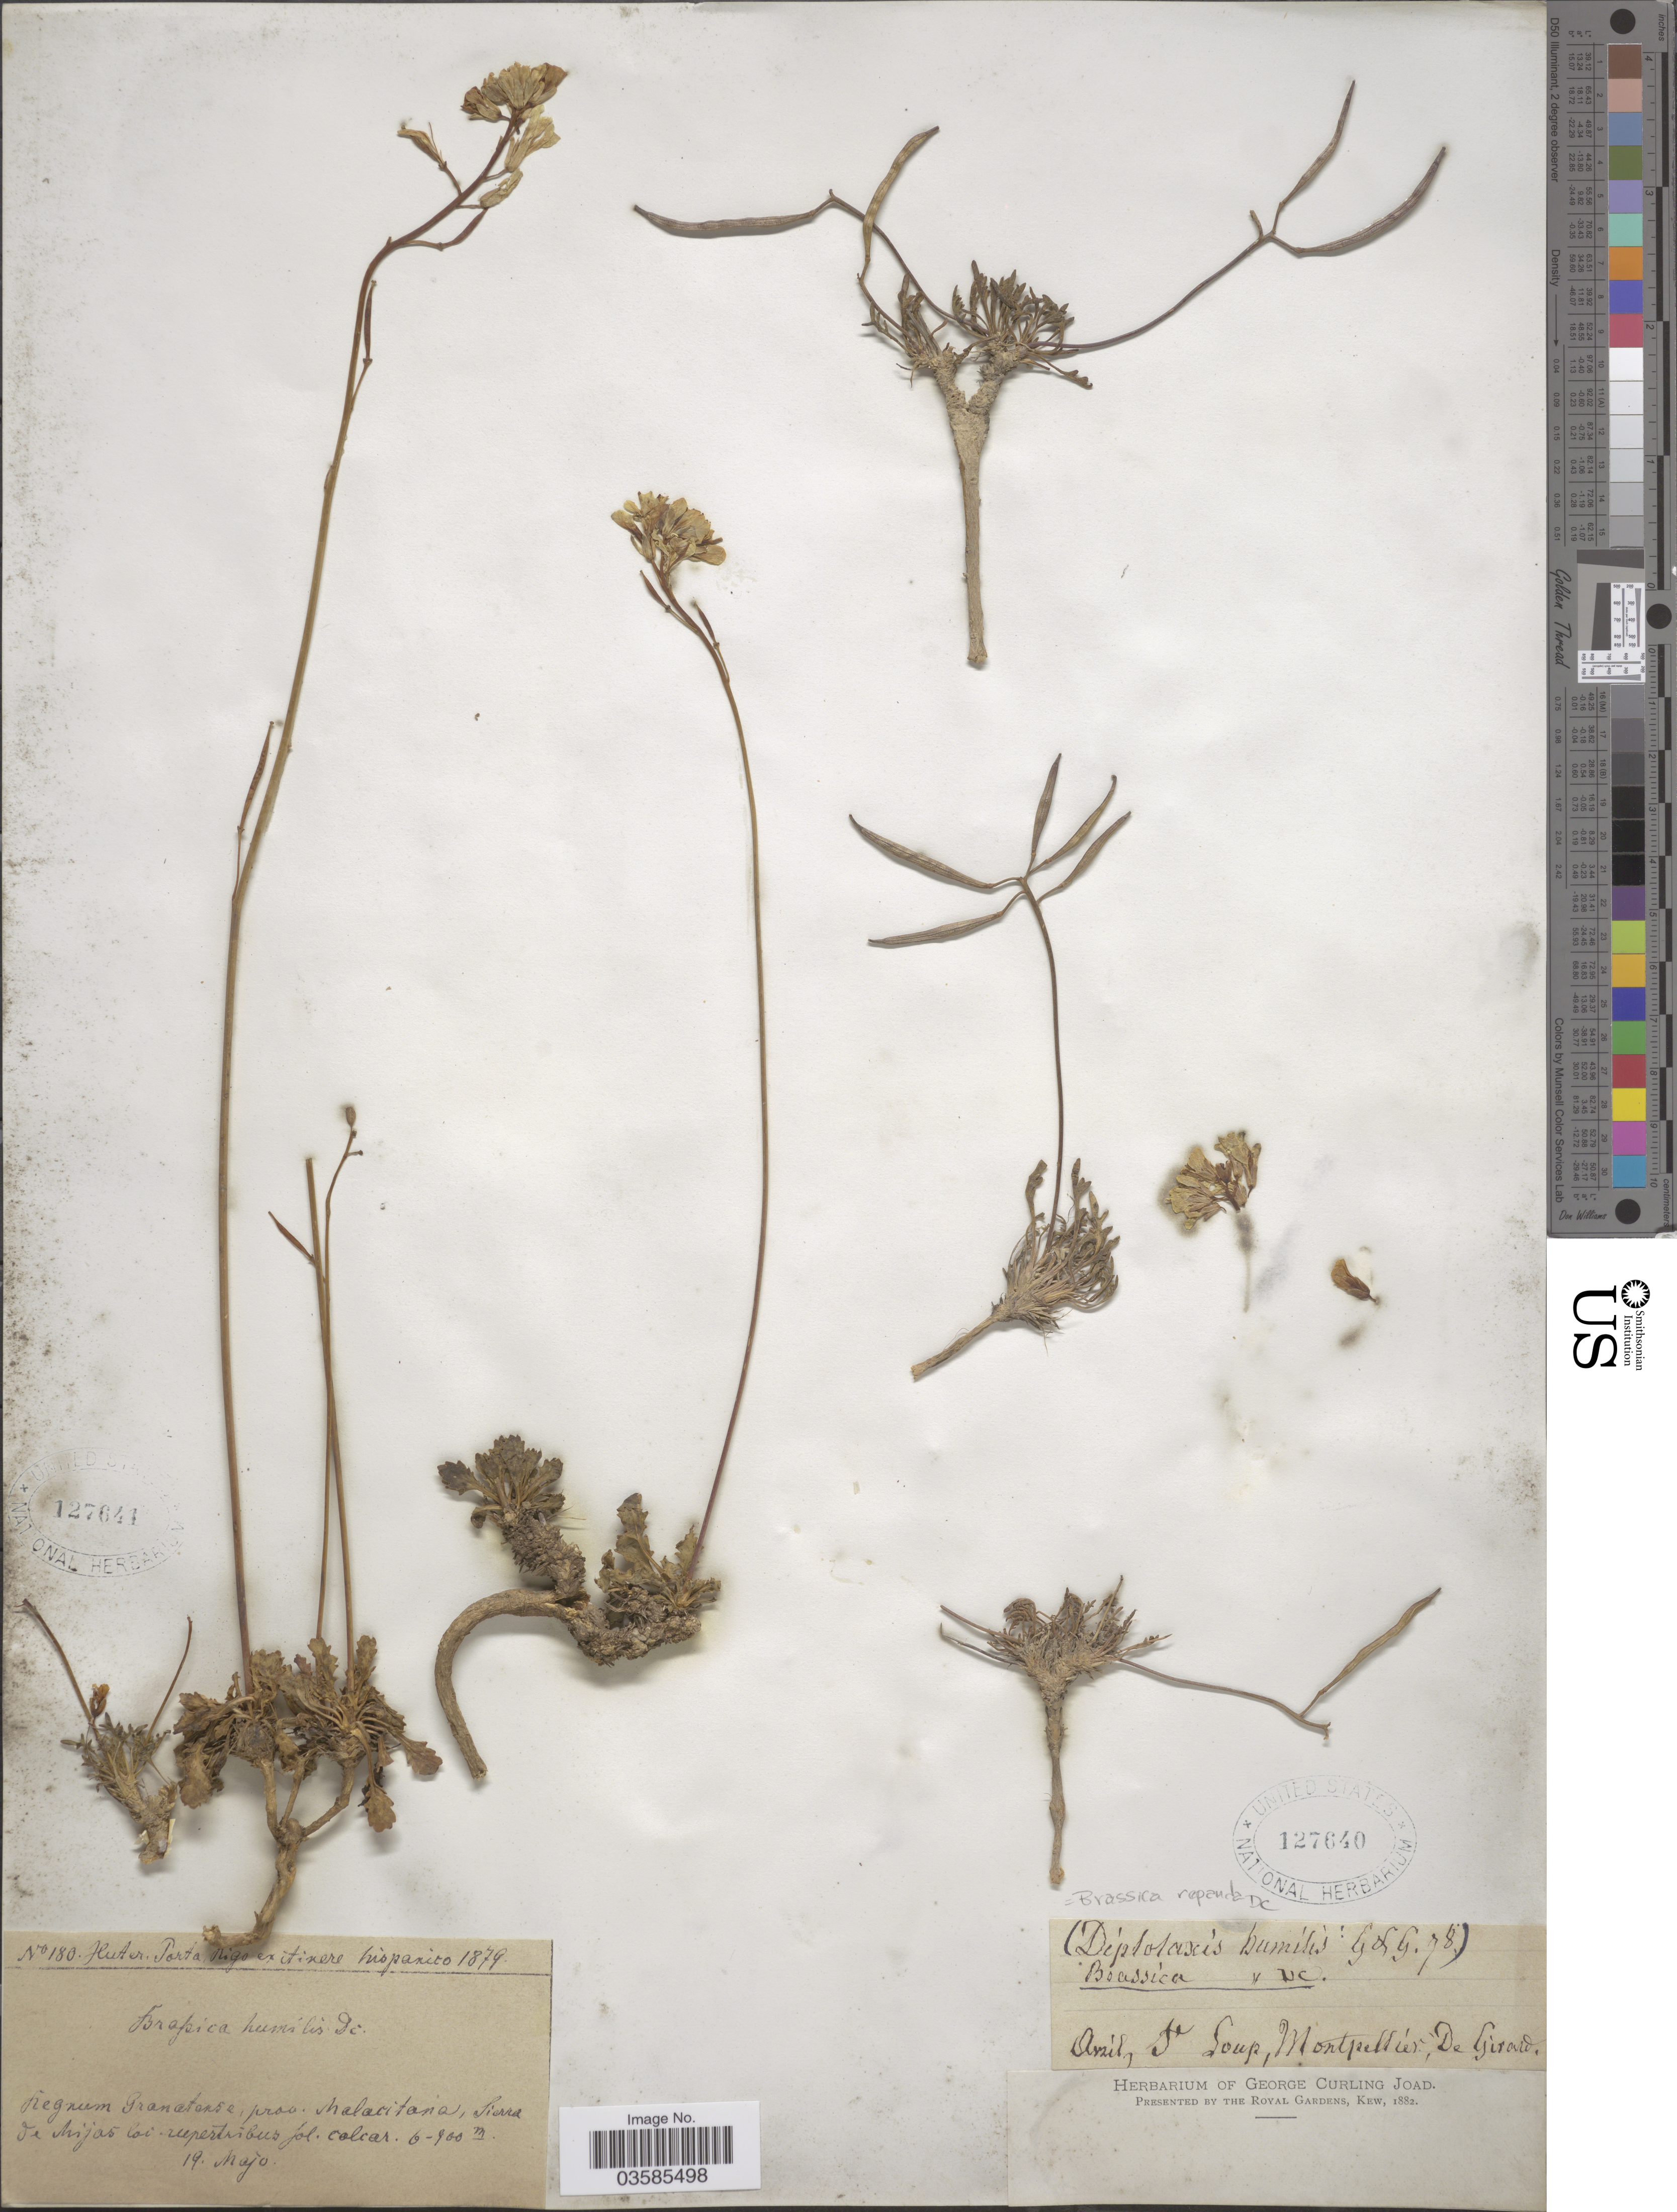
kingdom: Plantae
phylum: Tracheophyta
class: Magnoliopsida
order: Brassicales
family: Brassicaceae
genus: Brassica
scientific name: Brassica repanda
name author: (Willd.) DC.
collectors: F. Girard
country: France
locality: St Loup, Montpellier.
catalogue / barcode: US 127640